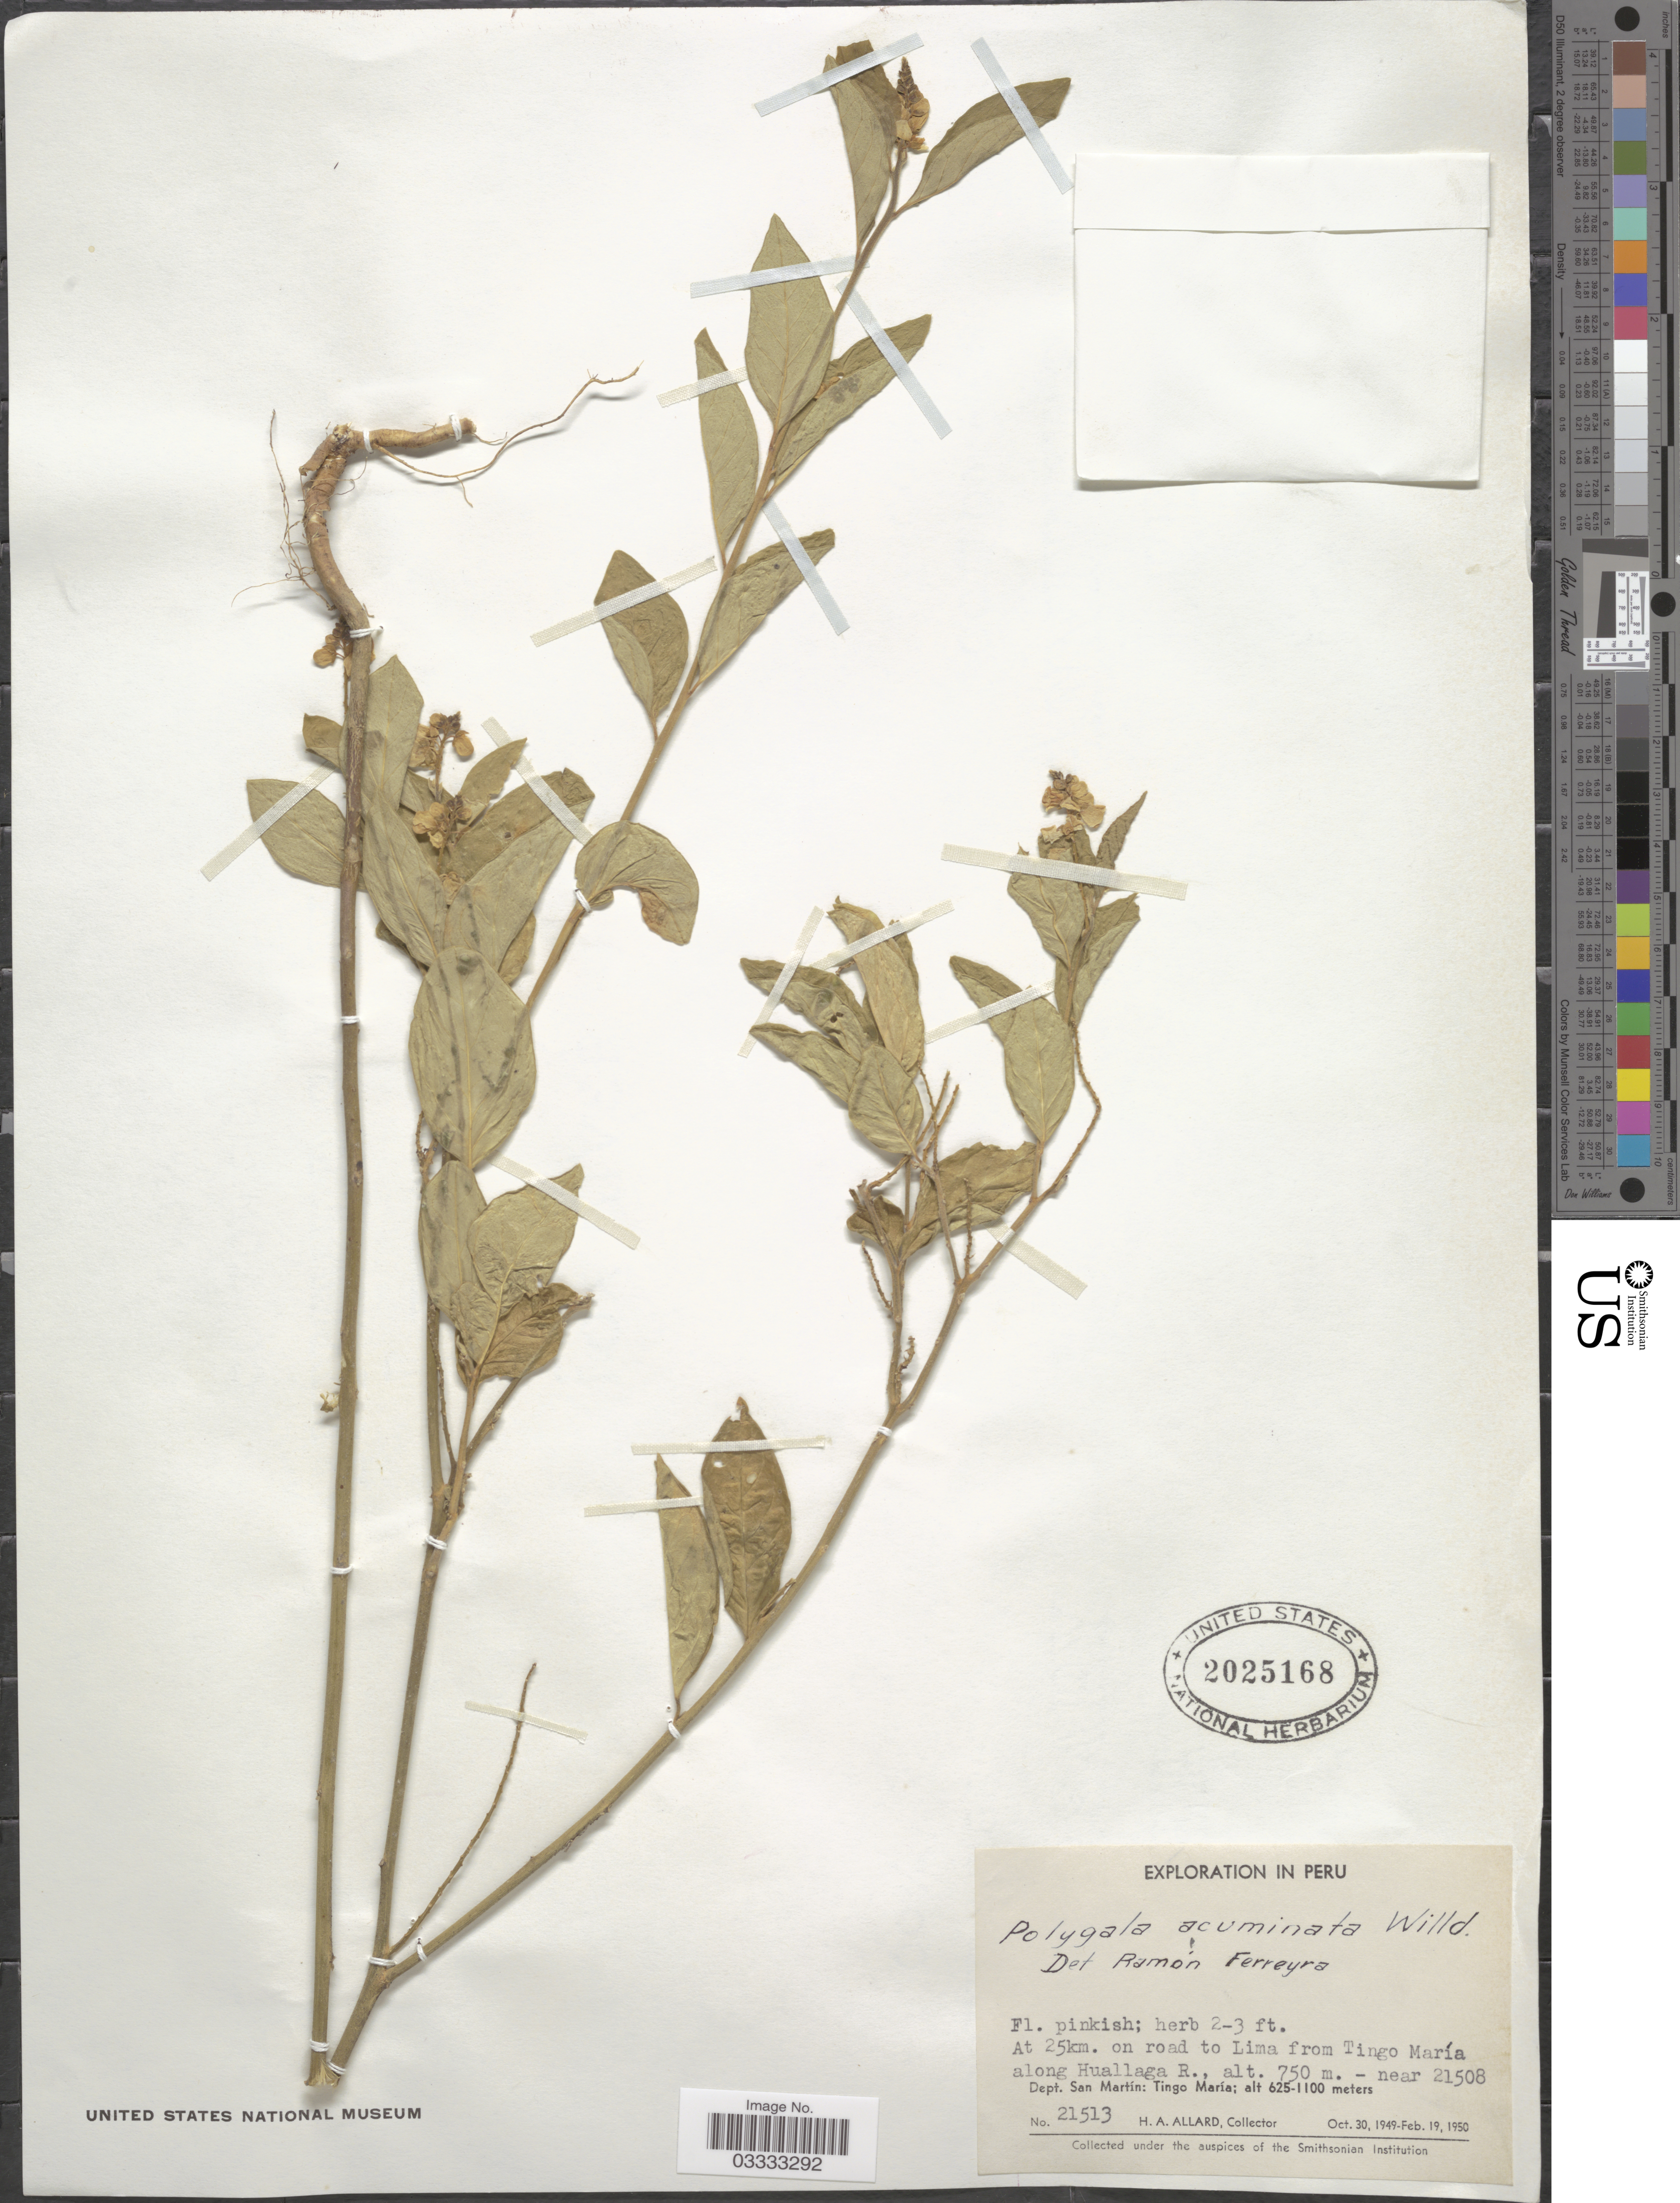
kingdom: Plantae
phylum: Tracheophyta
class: Magnoliopsida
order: Fabales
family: Polygalaceae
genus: Asemeia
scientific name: Asemeia acuminata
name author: (Willd.) J.F.B. Pastore & J.R. Abbott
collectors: H. A. Allard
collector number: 21513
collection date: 1949-10-30/1950-02-19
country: Peru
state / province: San Martín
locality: At 25km. on road to Lima from Tingo María along Huallaga R. - near 21508. Tingo María.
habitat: on road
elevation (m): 750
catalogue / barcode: US 2025168